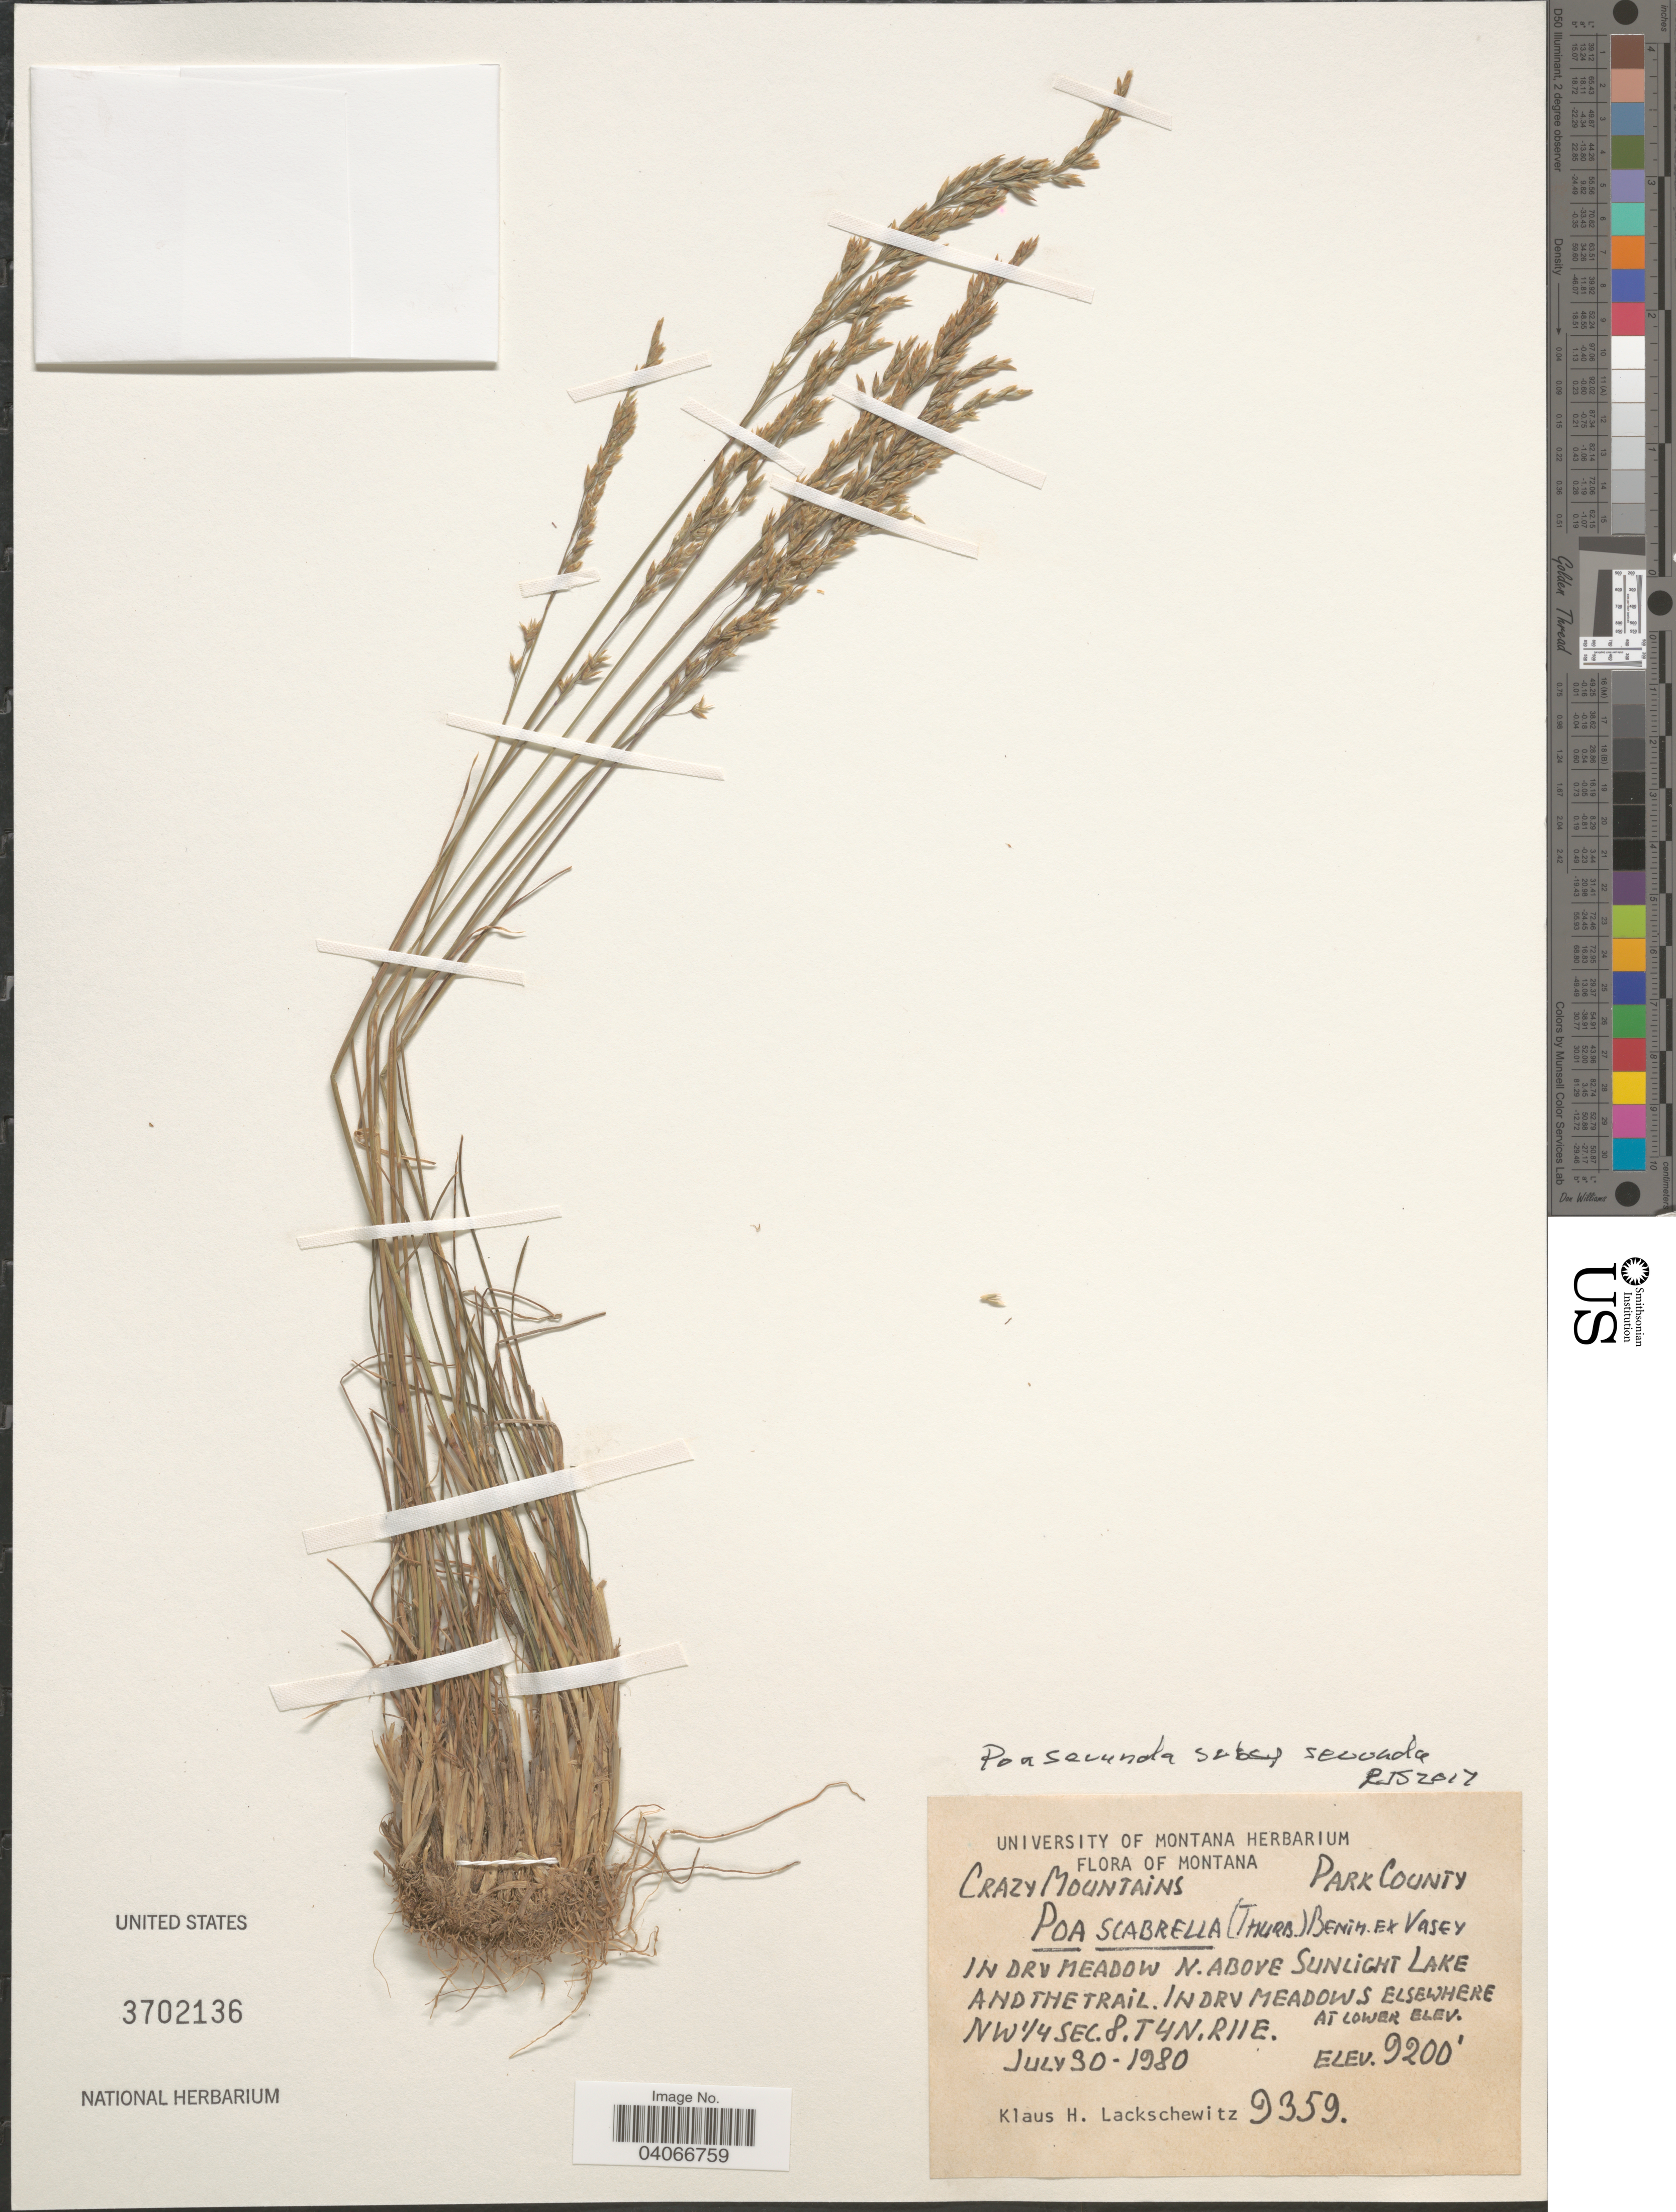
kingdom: Plantae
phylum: Tracheophyta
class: Liliopsida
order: Poales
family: Poaceae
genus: Poa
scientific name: Poa secunda subsp. secunda var. scabrella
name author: (Thurb.) Soreng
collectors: K. Lackschewitz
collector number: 9359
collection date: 1980-07-30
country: United States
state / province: Montana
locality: Crazy Mountains. Park County. In Dry Meadow N. Above Sunlight Lake And The Trail. In Dry Meadows Elsewhere NW1/4Sec.8.T4N.R11E.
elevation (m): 2804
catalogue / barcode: US 3702136